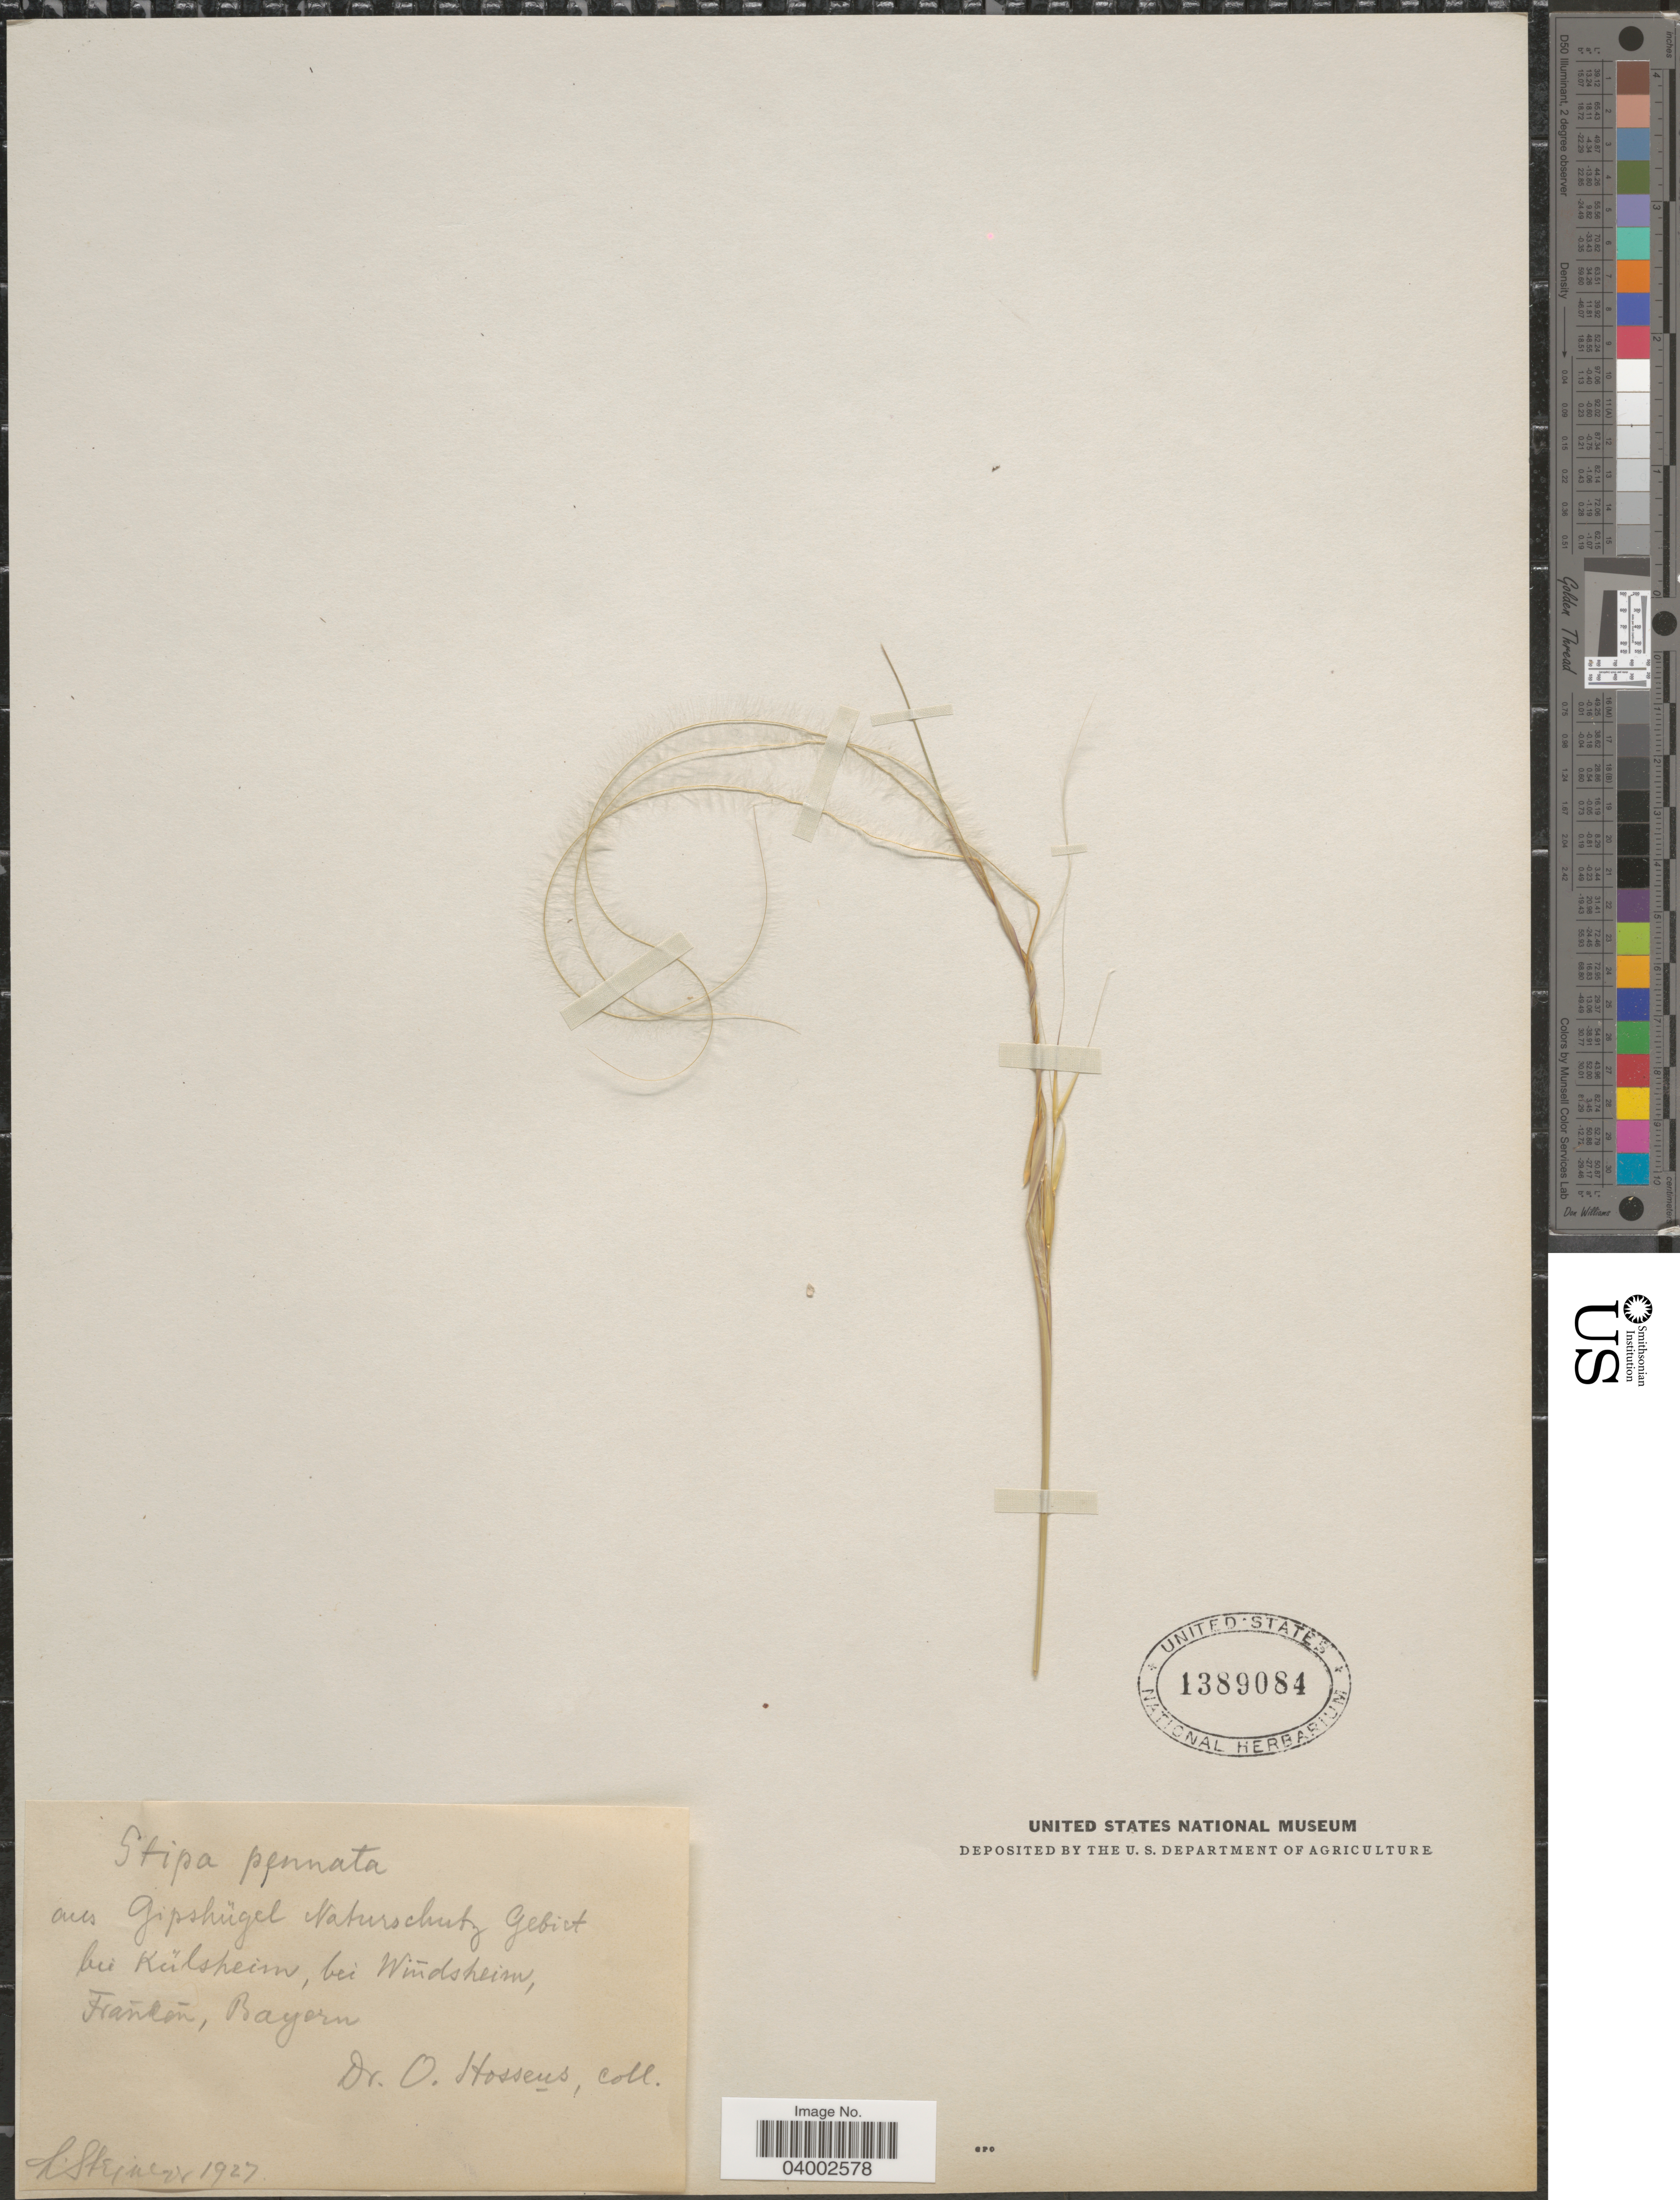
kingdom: Plantae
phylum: Tracheophyta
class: Liliopsida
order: Poales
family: Poaceae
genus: Stipa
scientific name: Stipa pennata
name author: L.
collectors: O. Hosseus & L. Steineger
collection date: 1927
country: Germany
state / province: Bayern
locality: Aus gipshügel Naturschutz gebiet bei Kulsheim, bei Windsheim, Frankén, Bayern.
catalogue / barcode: US 1389084